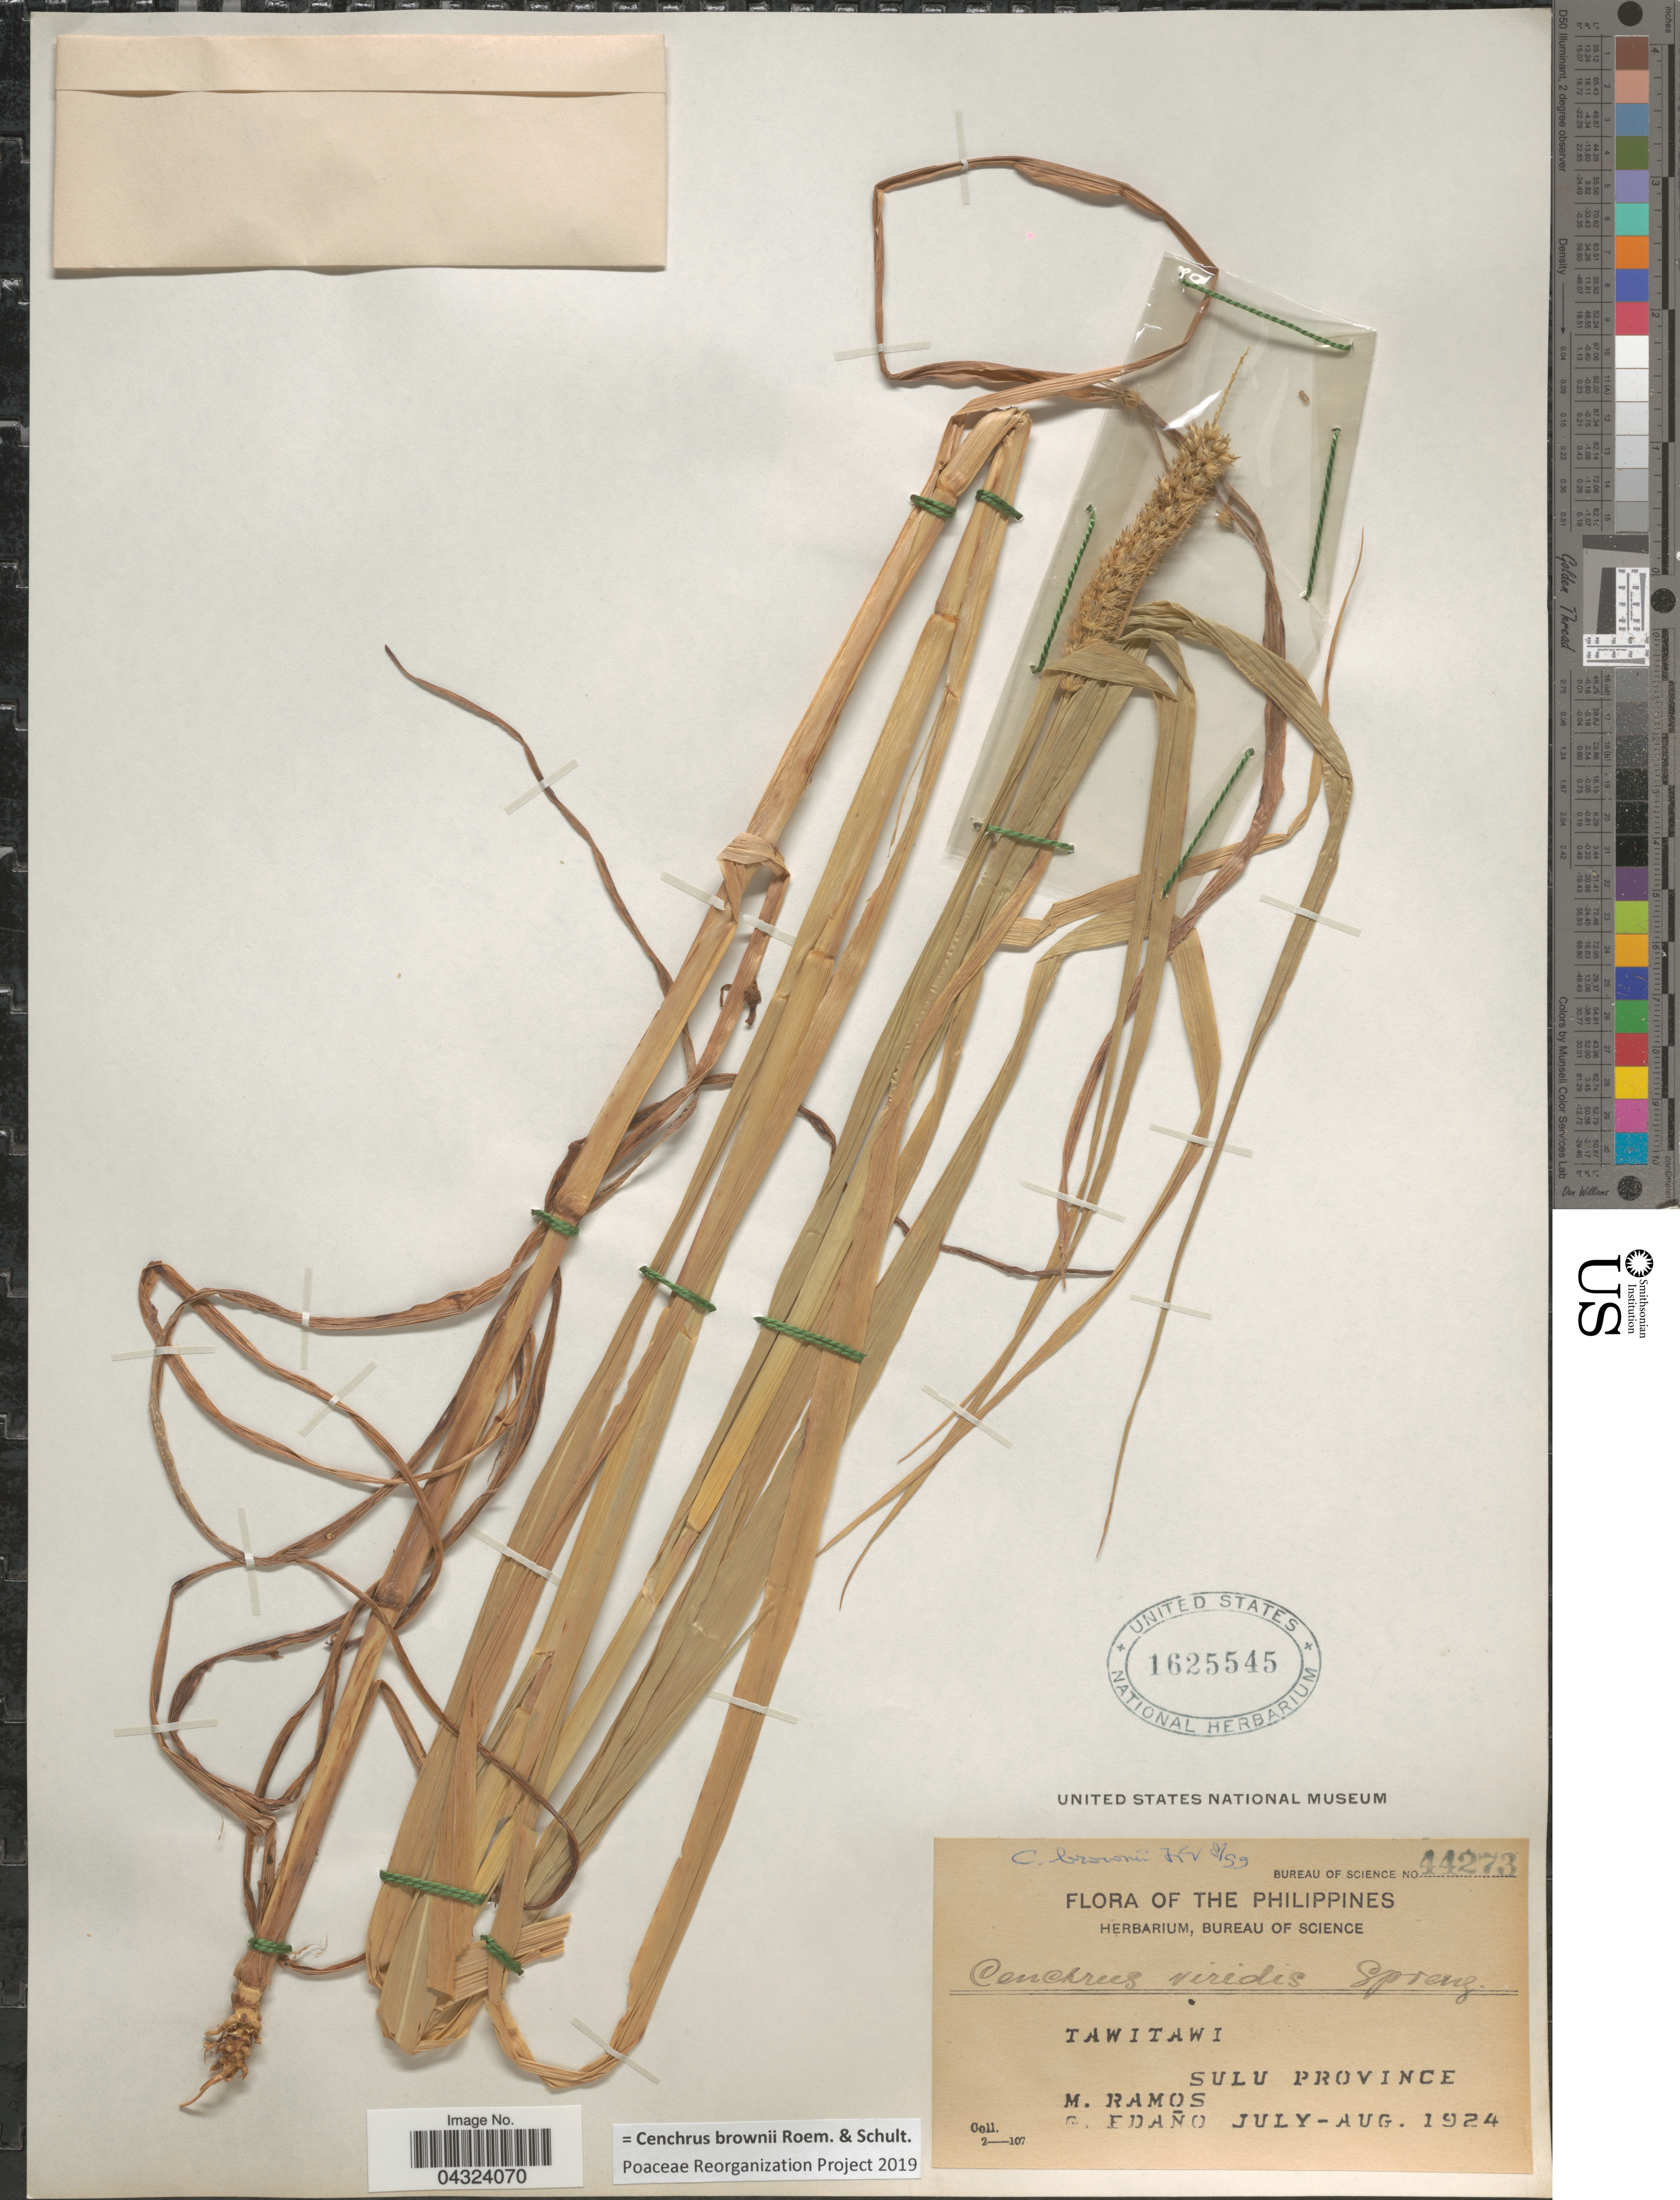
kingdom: Plantae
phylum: Tracheophyta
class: Liliopsida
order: Poales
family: Poaceae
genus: Cenchrus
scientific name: Cenchrus brownii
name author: Roem. & Schult.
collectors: M. Ramos & G. Edaño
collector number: Bureau of Science 44273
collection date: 1924-07/1924-08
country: Philippines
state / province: Muslim Mindanao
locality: Tawitawi. Sulu Province.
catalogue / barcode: US 1625545